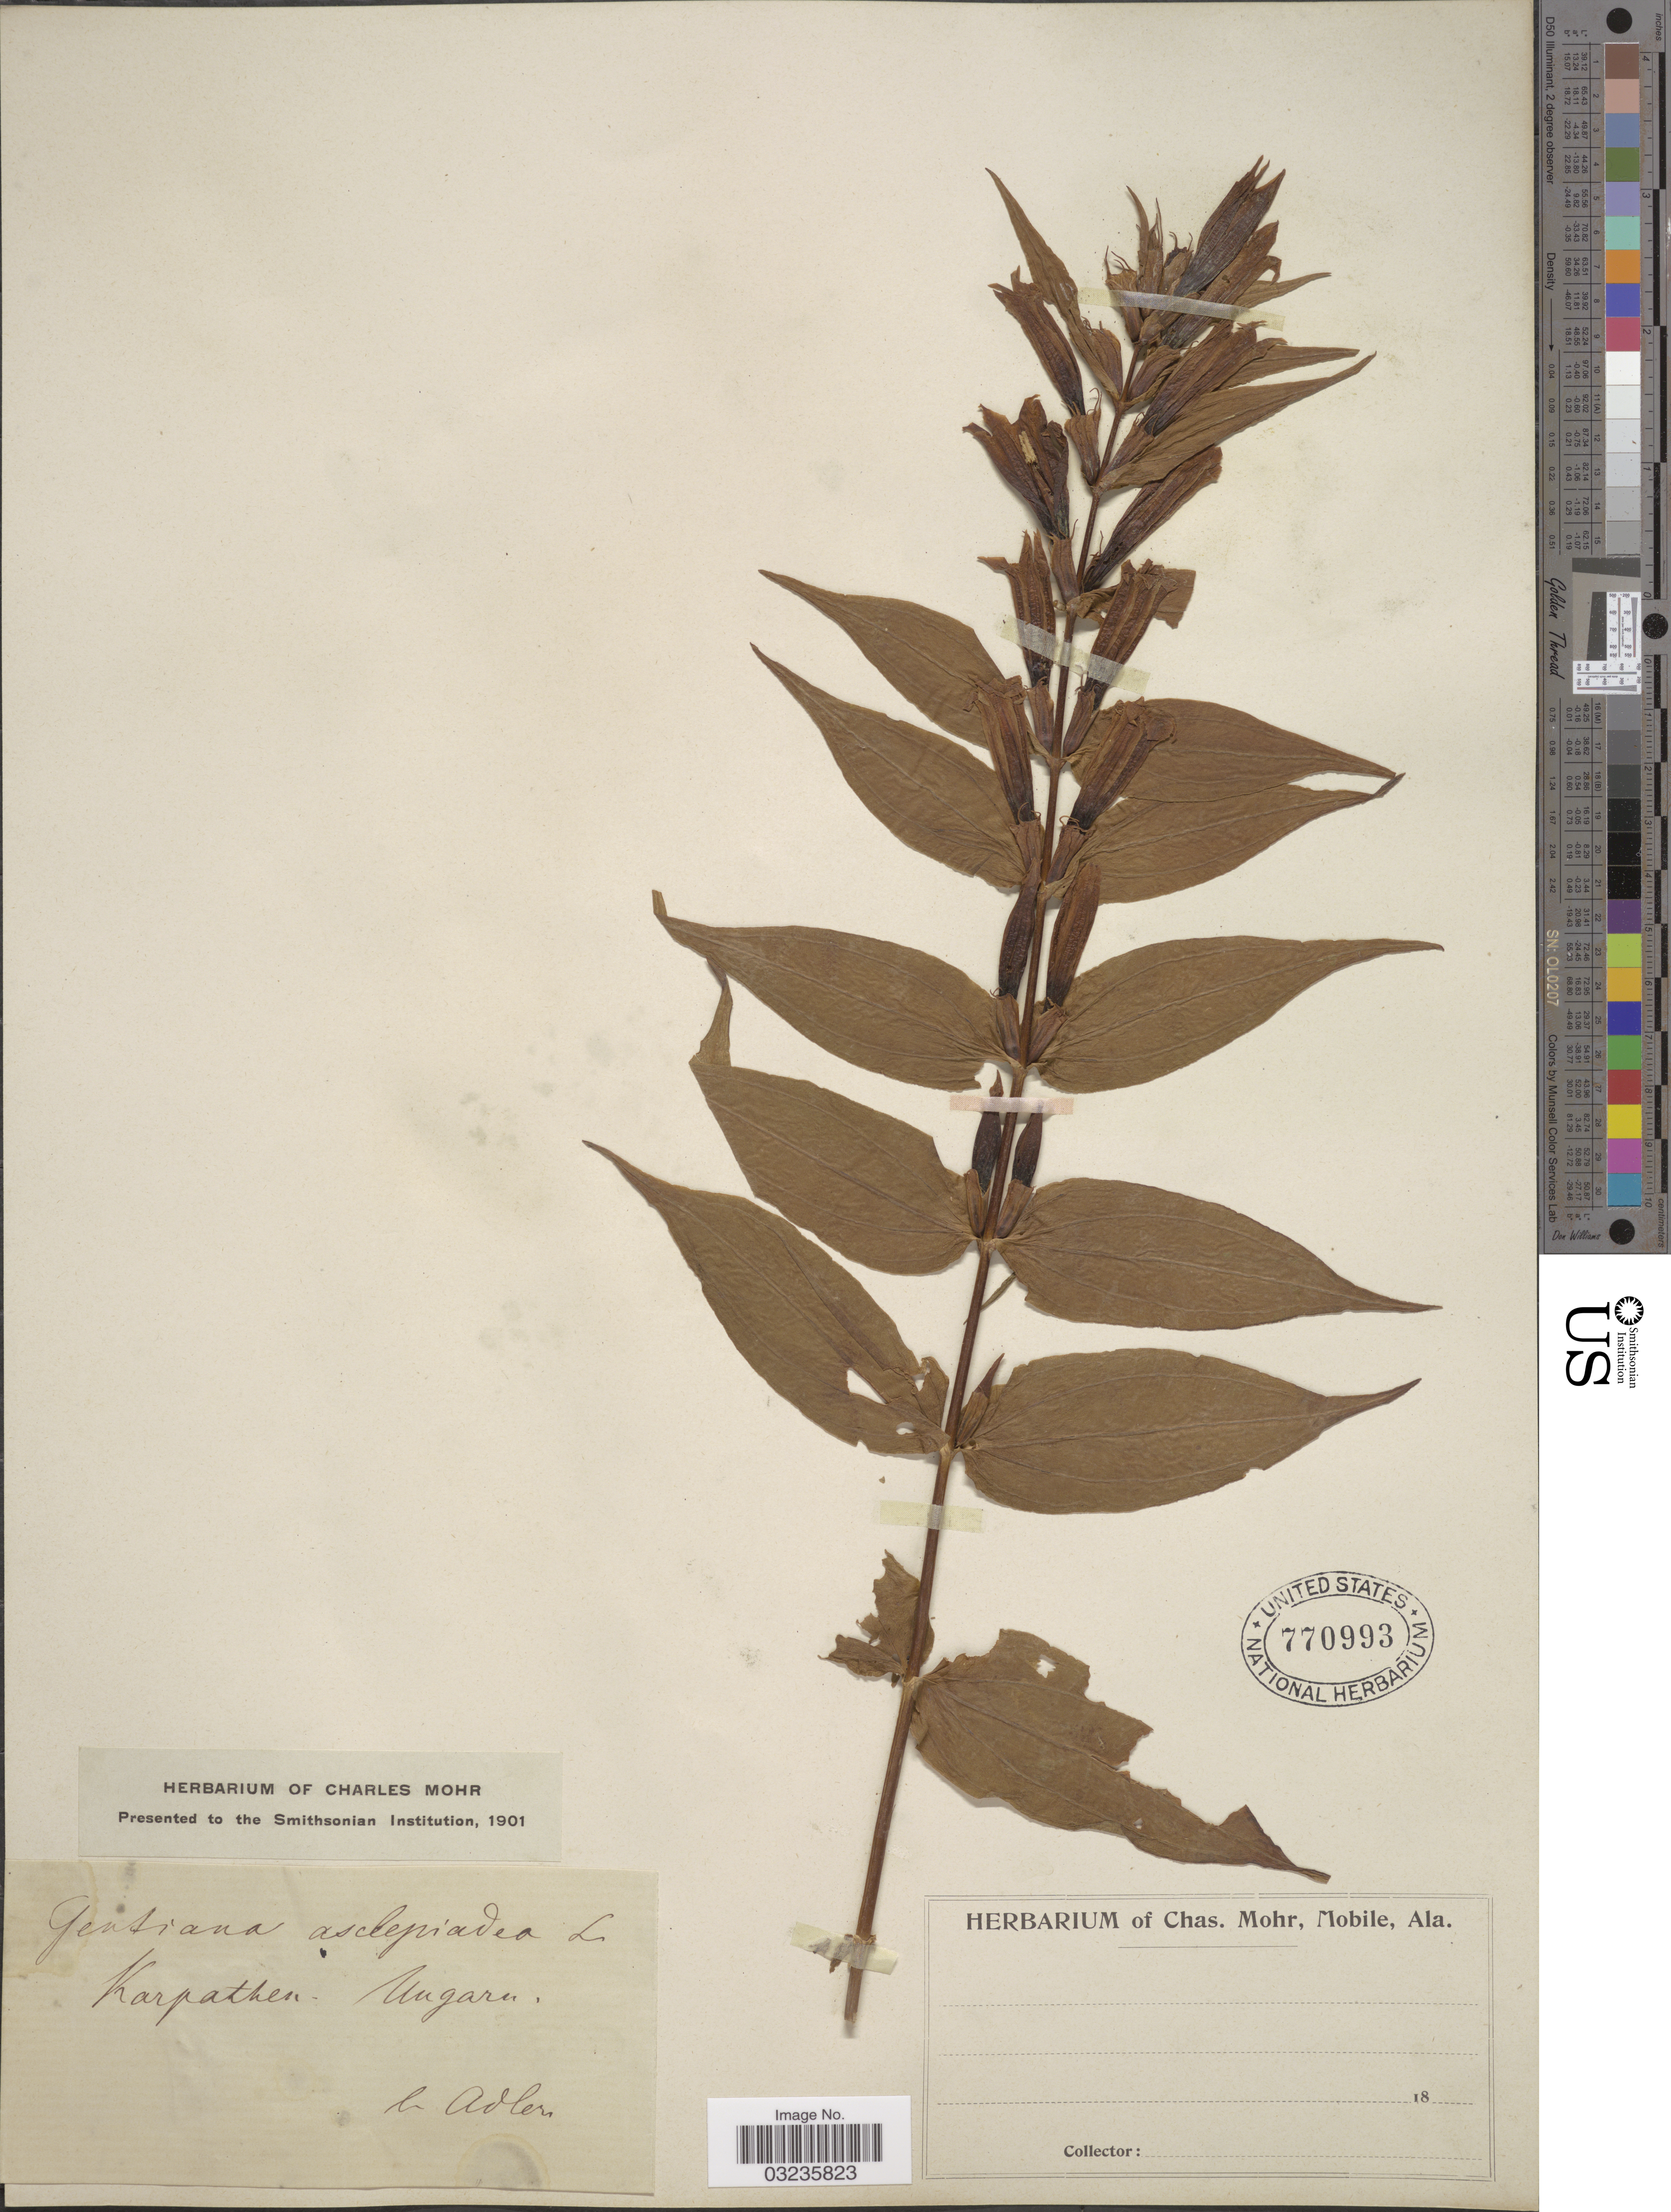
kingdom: Plantae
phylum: Tracheophyta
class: Magnoliopsida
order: Gentianales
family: Gentianaceae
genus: Gentiana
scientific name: Gentiana asclepiadea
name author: L.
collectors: Adler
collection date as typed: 18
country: Hungary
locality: Karpathen. Ungarn.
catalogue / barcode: US 770993